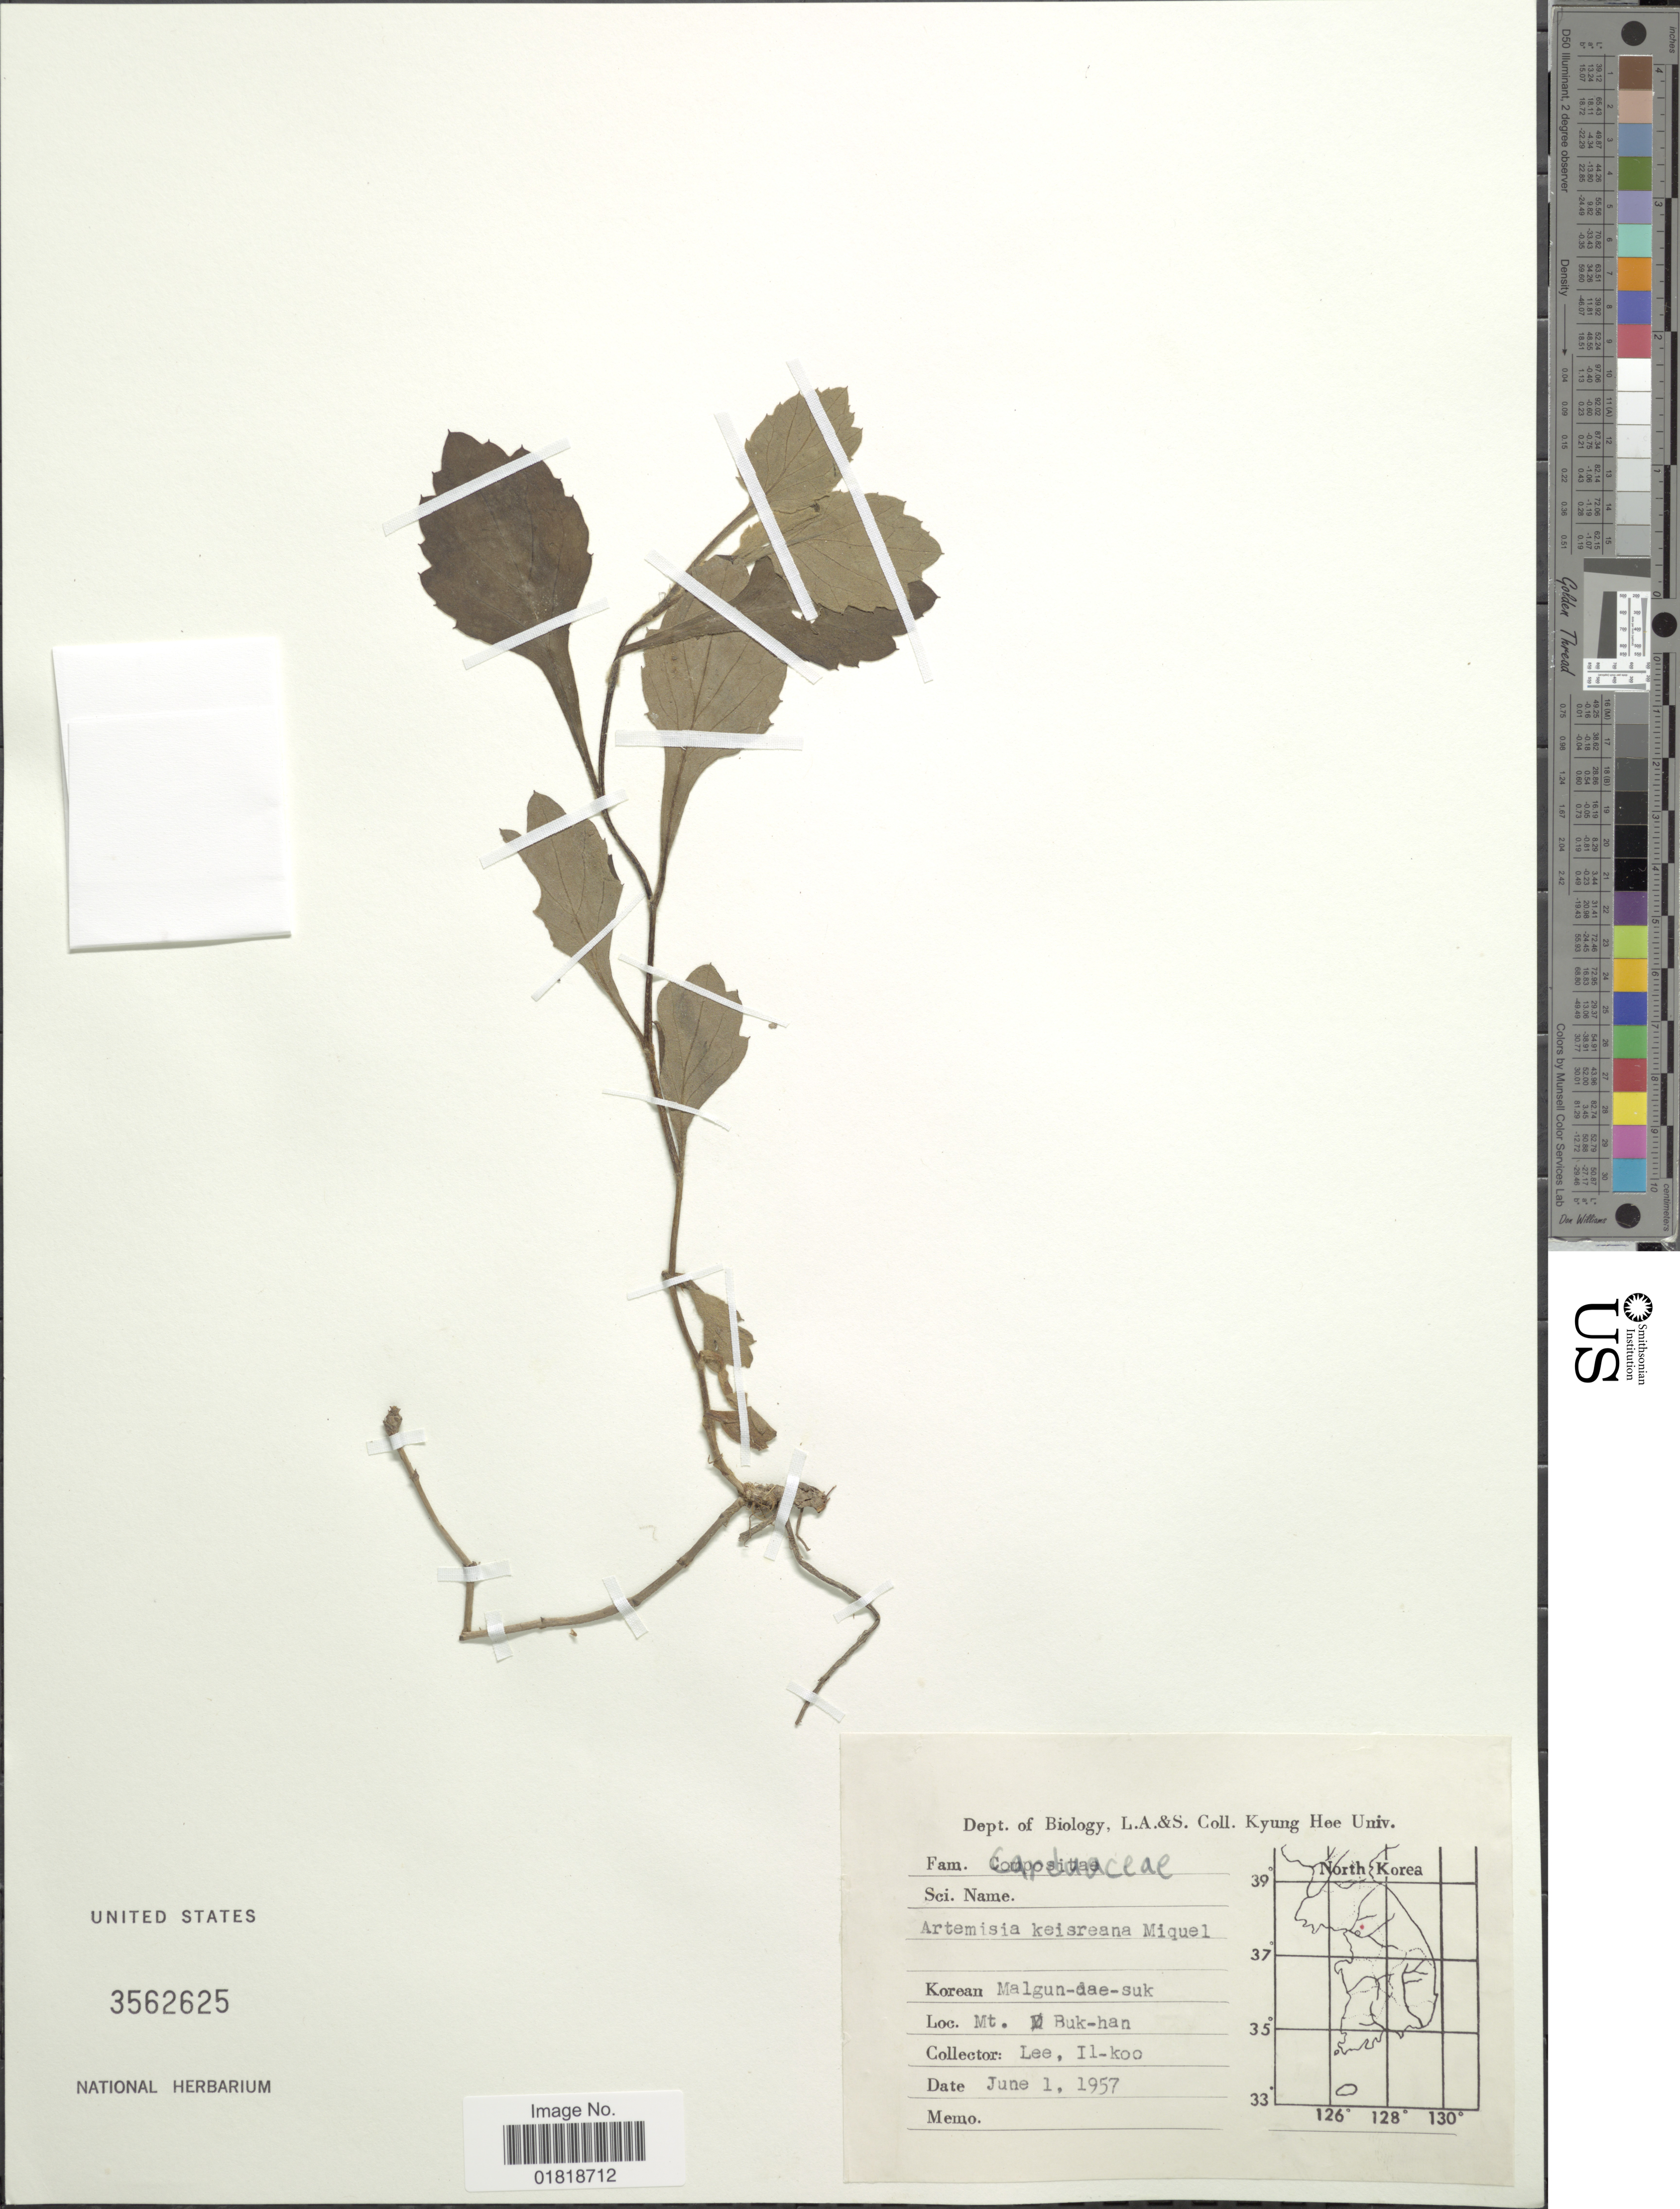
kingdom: Plantae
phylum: Tracheophyta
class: Magnoliopsida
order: Asterales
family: Asteraceae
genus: Artemisia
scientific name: Artemisia keiskeana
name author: Miq.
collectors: I. Lee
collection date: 1957-06-01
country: South Korea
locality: Mt. Buk-han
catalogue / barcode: US 3562625